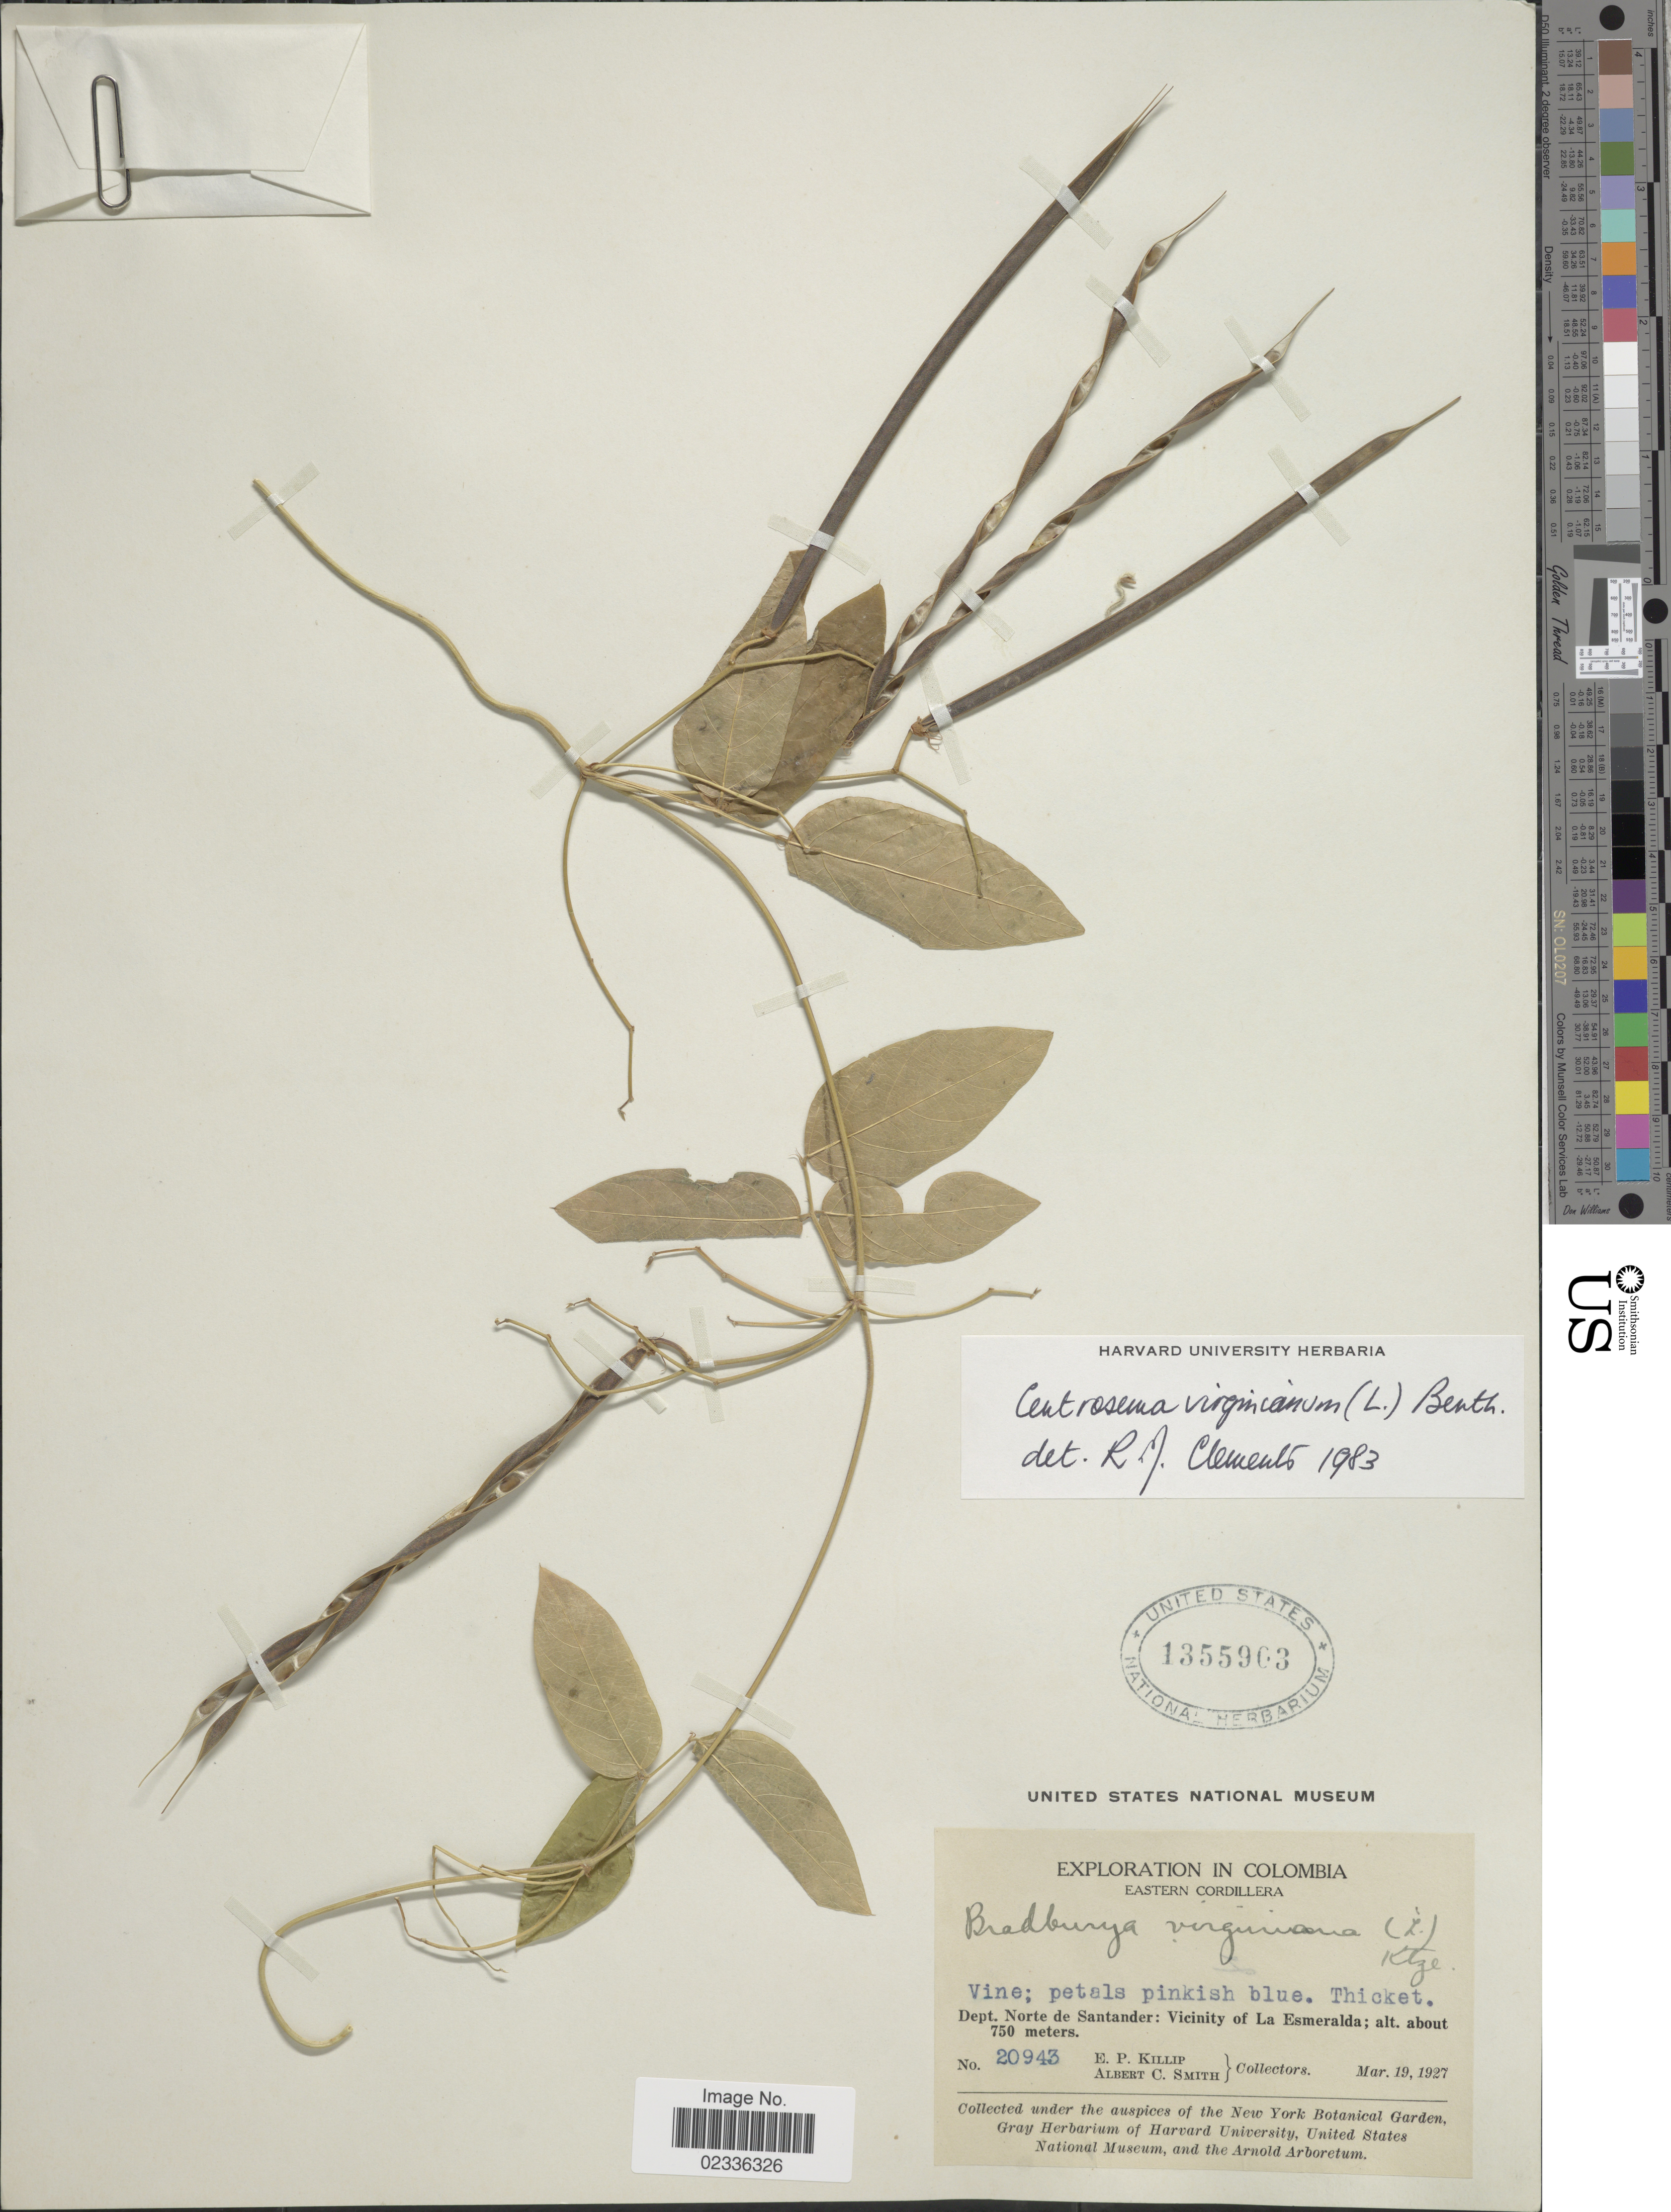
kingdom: Plantae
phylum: Tracheophyta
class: Magnoliopsida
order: Fabales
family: Fabaceae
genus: Centrosema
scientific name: Centrosema virginianum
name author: (L.) Benth.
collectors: E. P. Killip & A. C. Smith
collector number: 20943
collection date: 1927-03-19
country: Colombia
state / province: Norte de Santander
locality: Eastern Cordillera, Vicinity of La Esmeralda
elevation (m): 750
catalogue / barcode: US 1355903